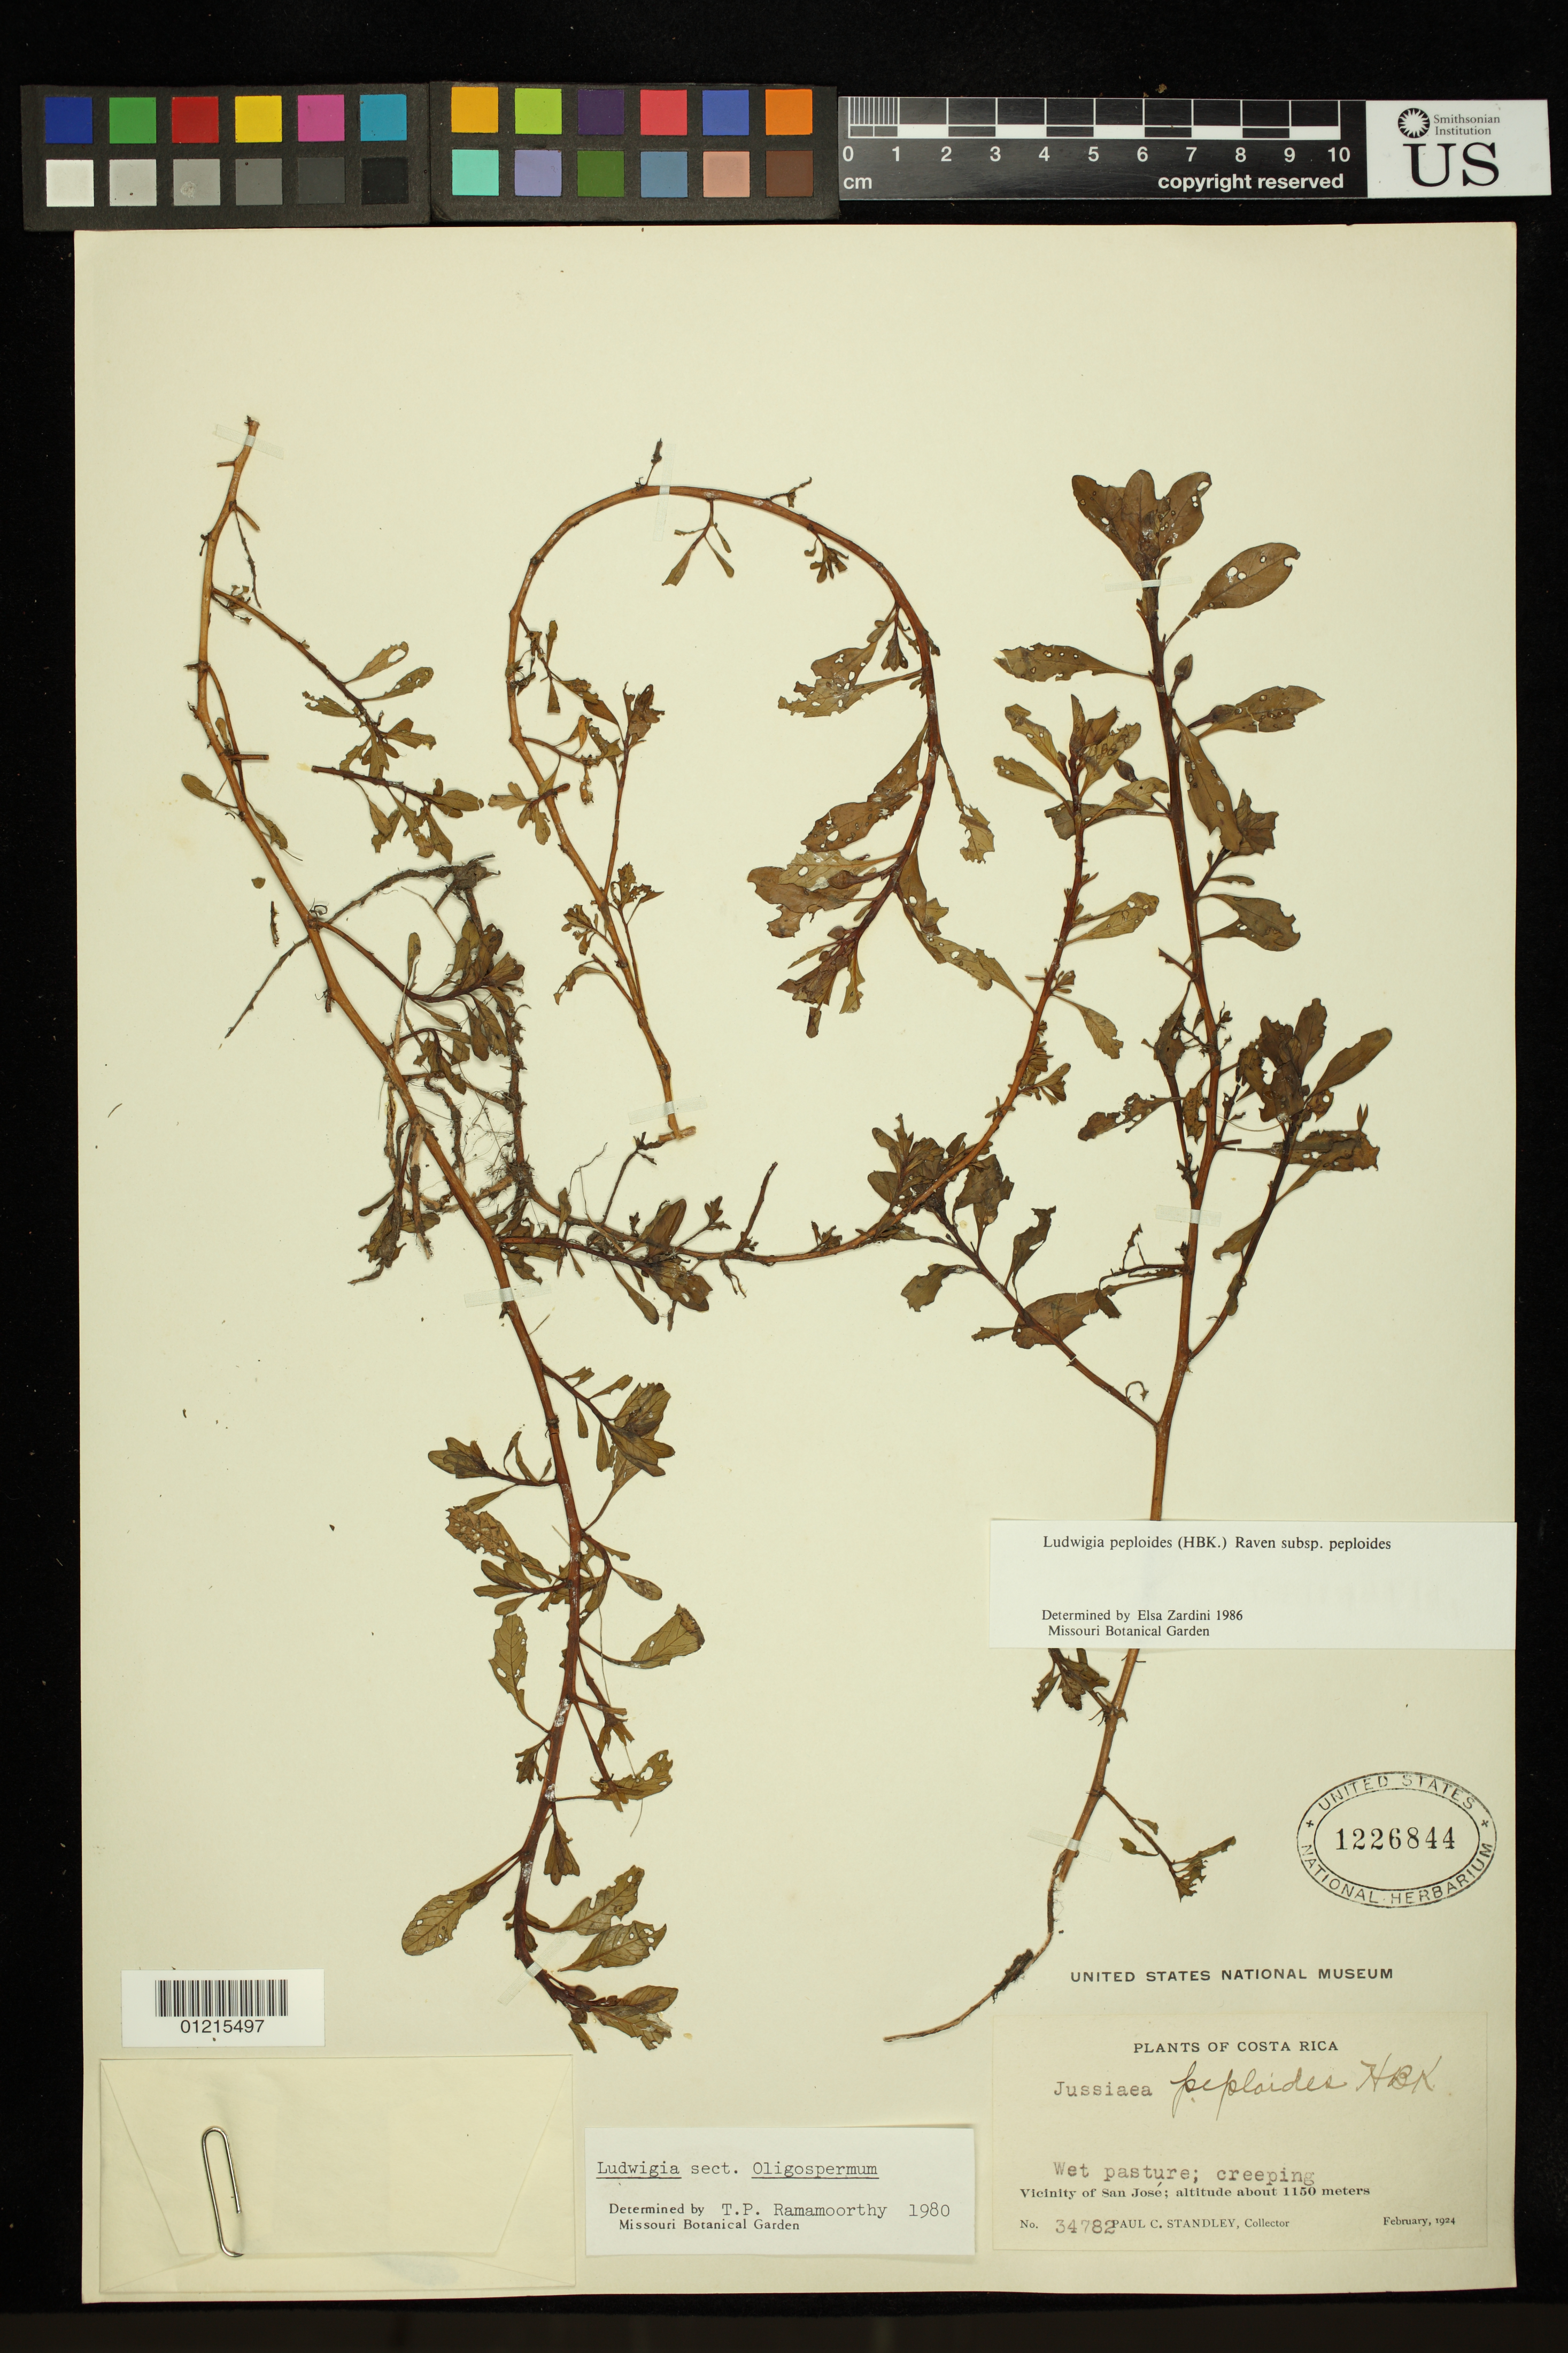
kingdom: Plantae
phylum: Tracheophyta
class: Magnoliopsida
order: Myrtales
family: Onagraceae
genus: Ludwigia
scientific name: Ludwigia peploides subsp. peploides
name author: (Kunth) P.H. Raven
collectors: P. C. Standley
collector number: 34782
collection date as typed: Feb 1924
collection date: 1924-02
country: Costa Rica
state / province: San José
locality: Vicinity of San José.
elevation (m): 1150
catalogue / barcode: US 1226844